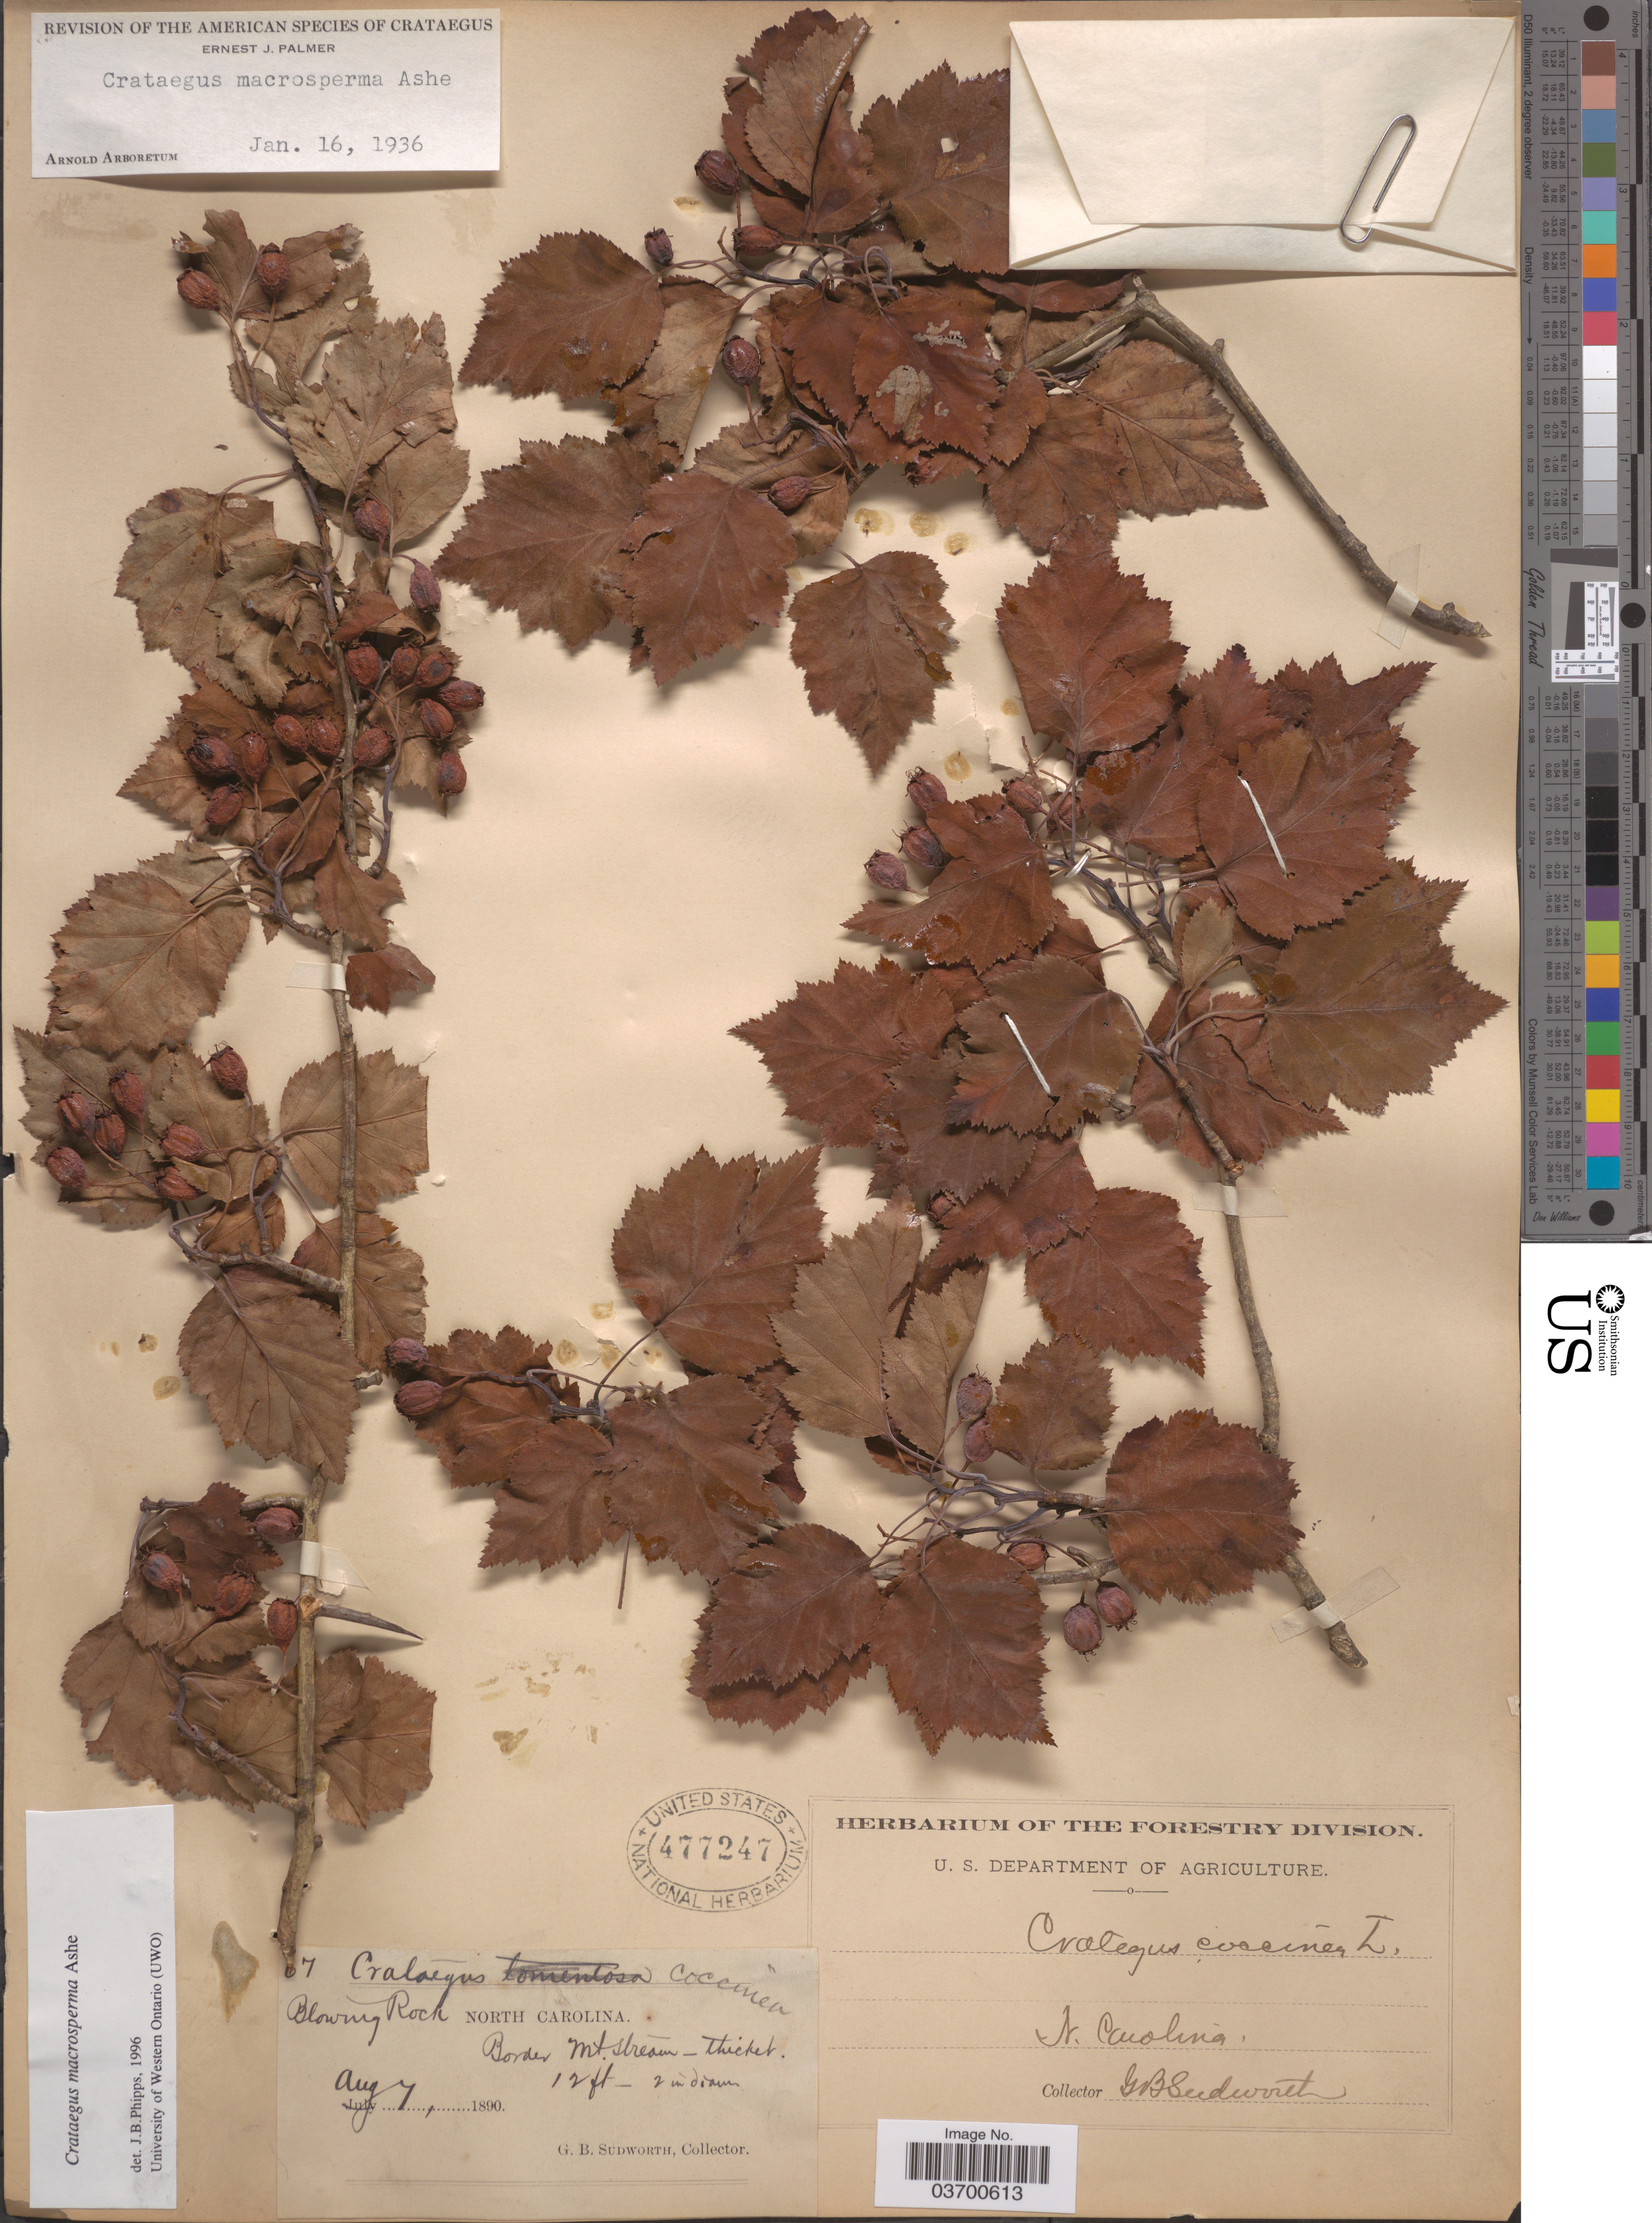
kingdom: Plantae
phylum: Tracheophyta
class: Magnoliopsida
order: Rosales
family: Rosaceae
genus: Crataegus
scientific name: Crataegus macrosperma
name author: Ashe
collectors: G. B. Sudworth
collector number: !7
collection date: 1890-08-07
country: United States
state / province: North Carolina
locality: Border Mt. stream-thicket.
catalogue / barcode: US 477247